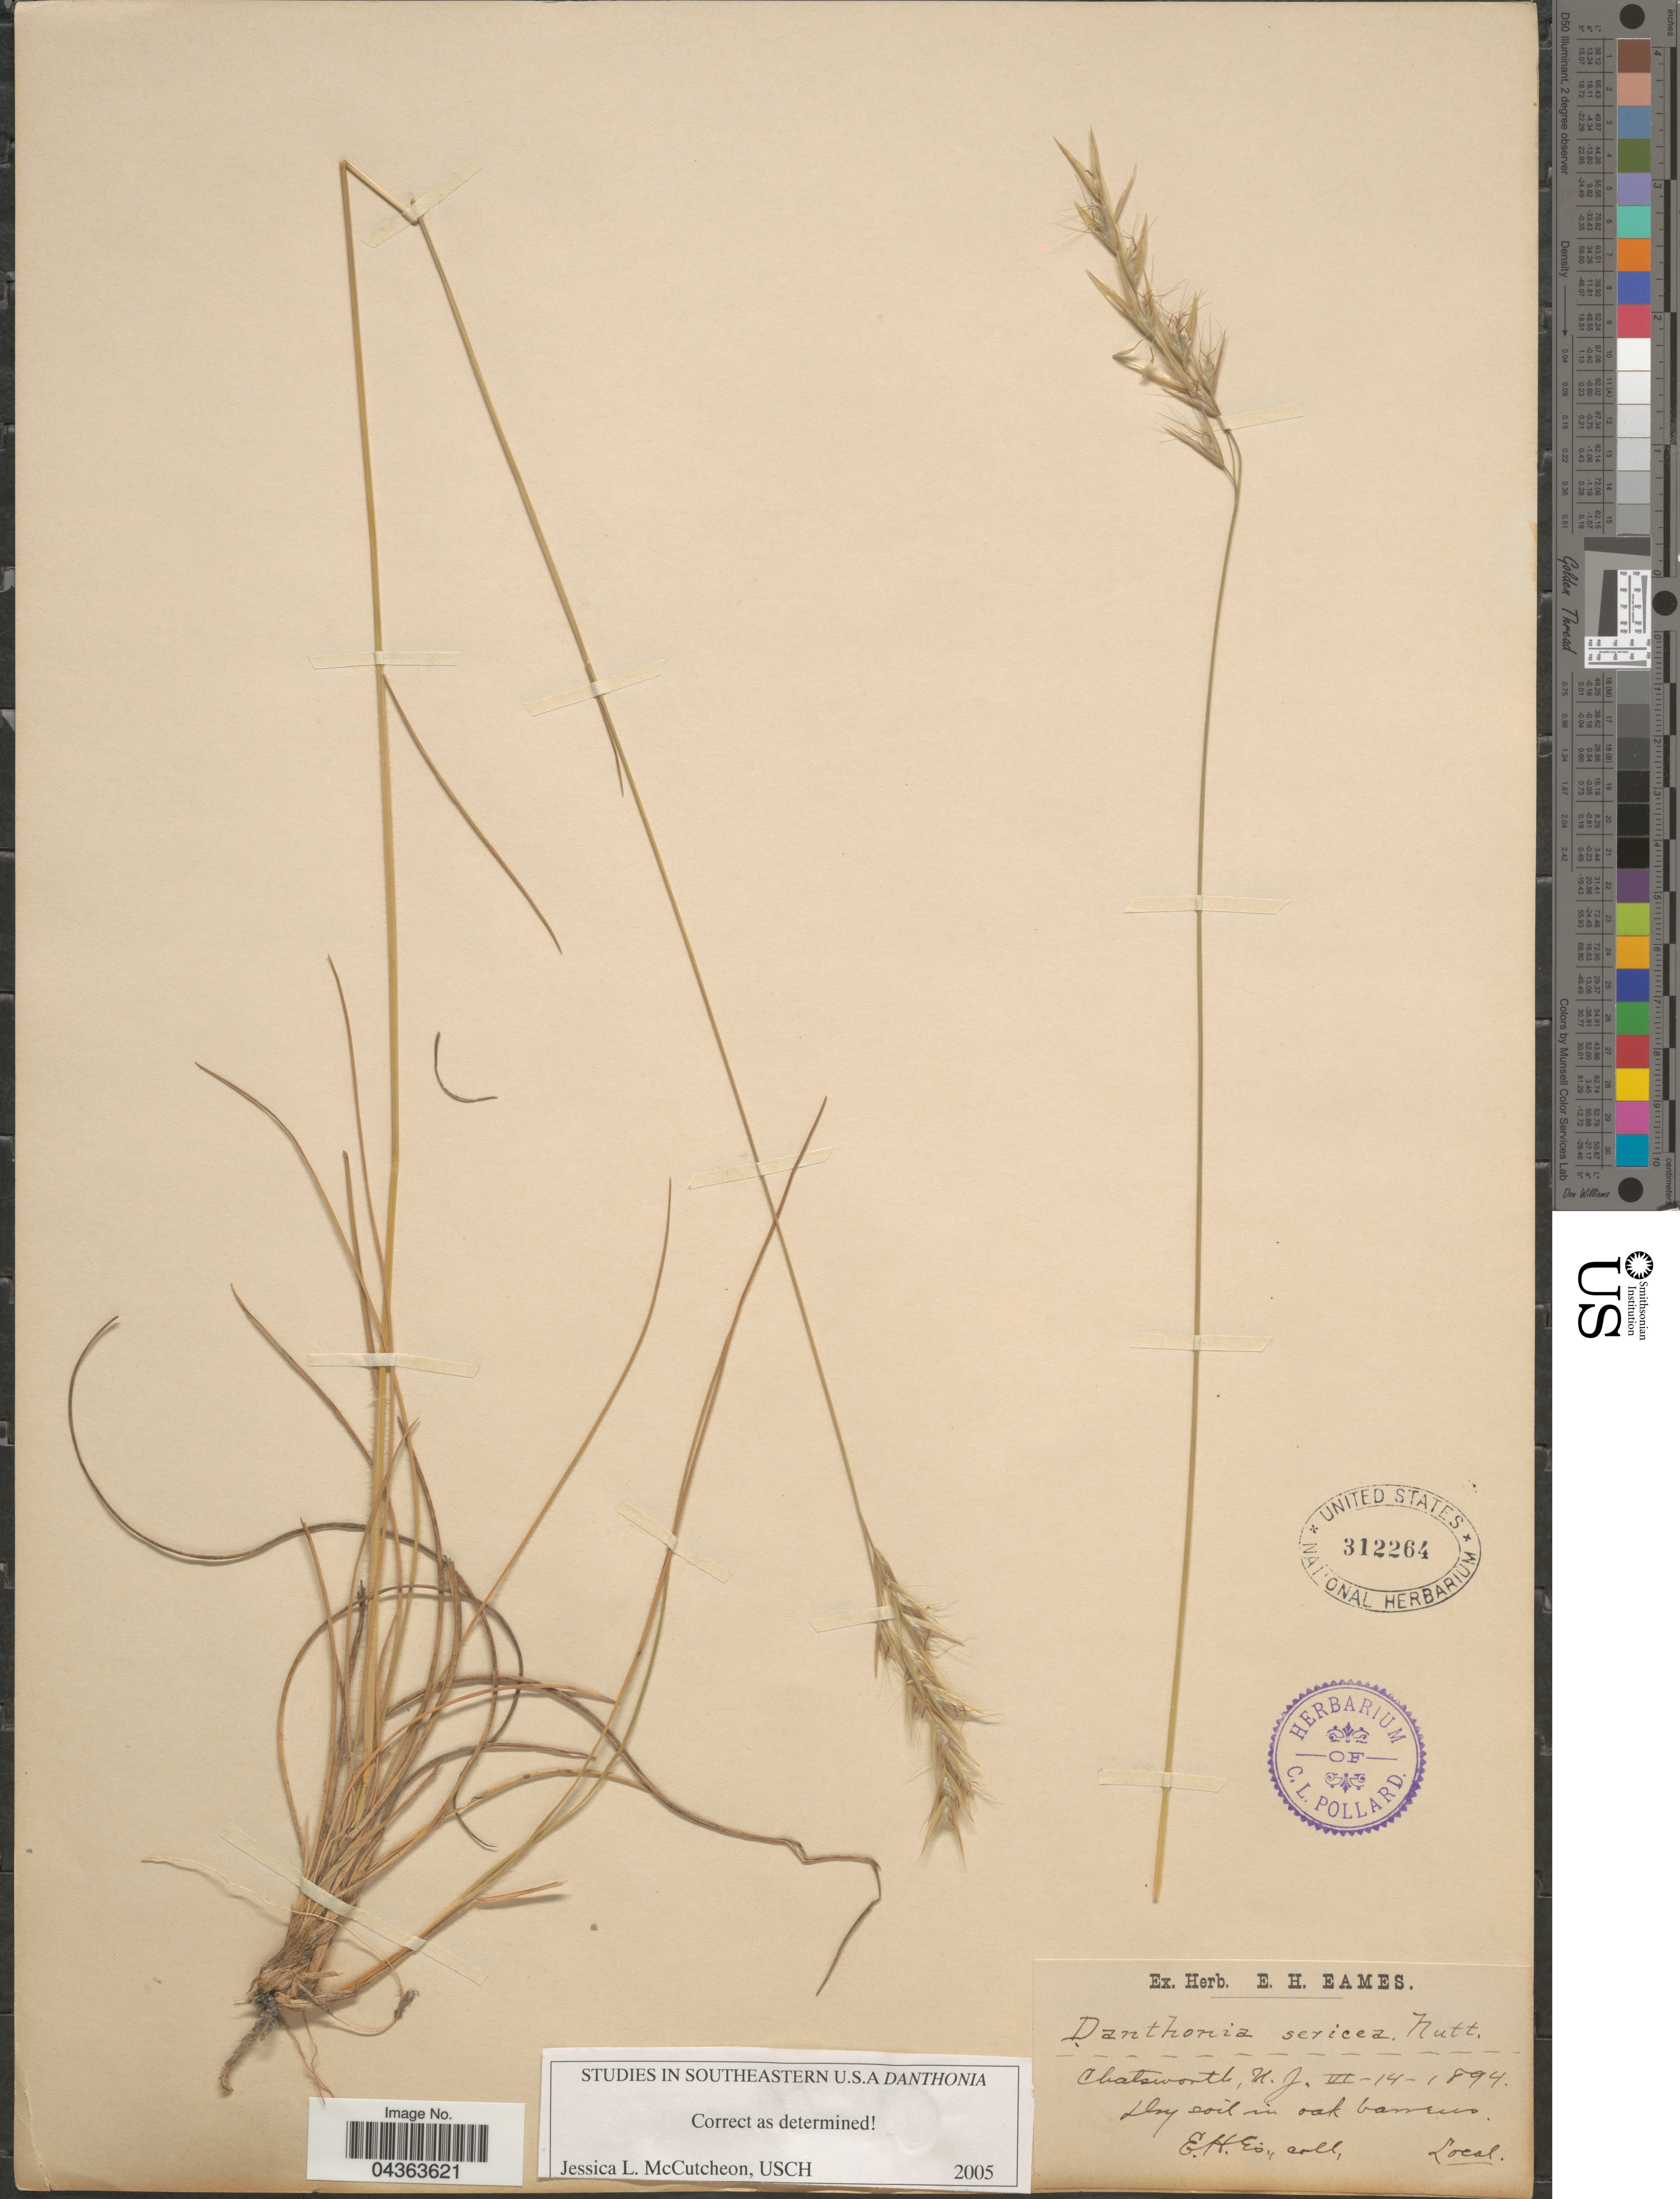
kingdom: Plantae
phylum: Tracheophyta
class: Liliopsida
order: Poales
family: Poaceae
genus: Danthonia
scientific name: Danthonia sericea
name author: Nutt.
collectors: E. H. Eames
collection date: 1894-06-14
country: United States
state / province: New Jersey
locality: Chatsworth.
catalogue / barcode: US 312264